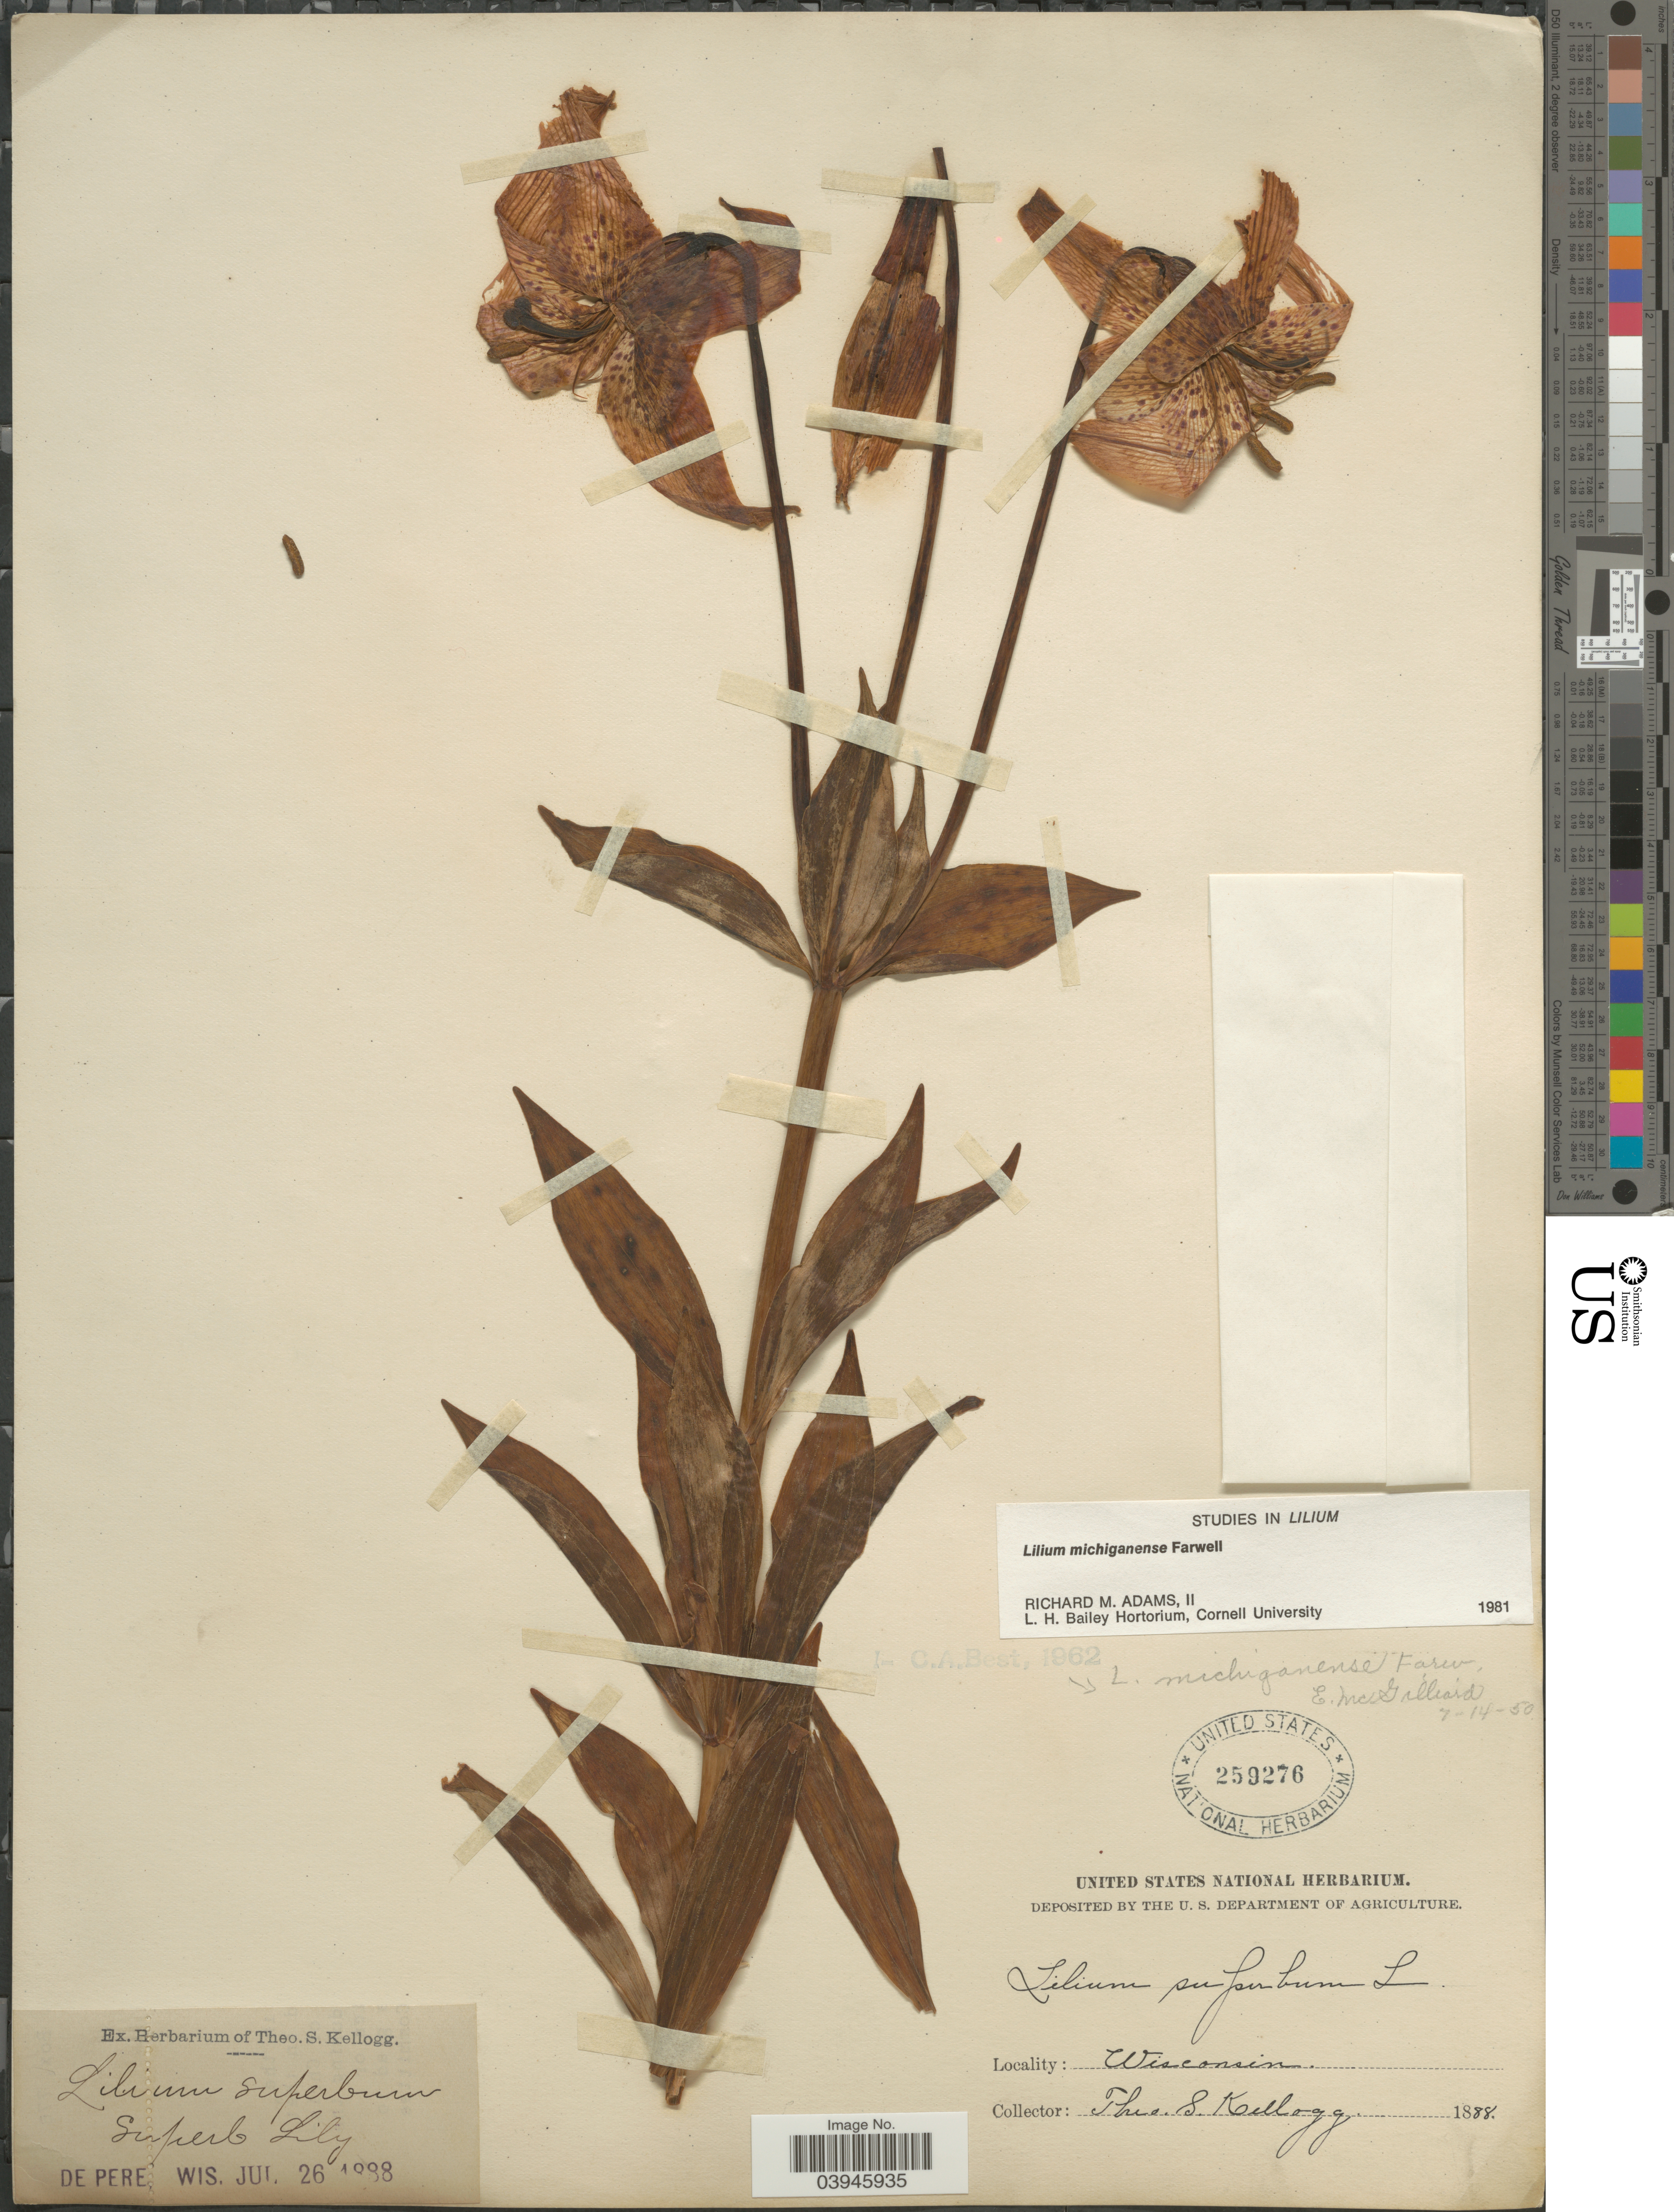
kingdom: Plantae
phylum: Tracheophyta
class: Liliopsida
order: Liliales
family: Liliaceae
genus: Lilium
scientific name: Lilium michiganense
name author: Farw.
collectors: T. S. Kellogg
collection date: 1888-07-26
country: United States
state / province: Wisconsin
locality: De Pere.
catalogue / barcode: US 259276